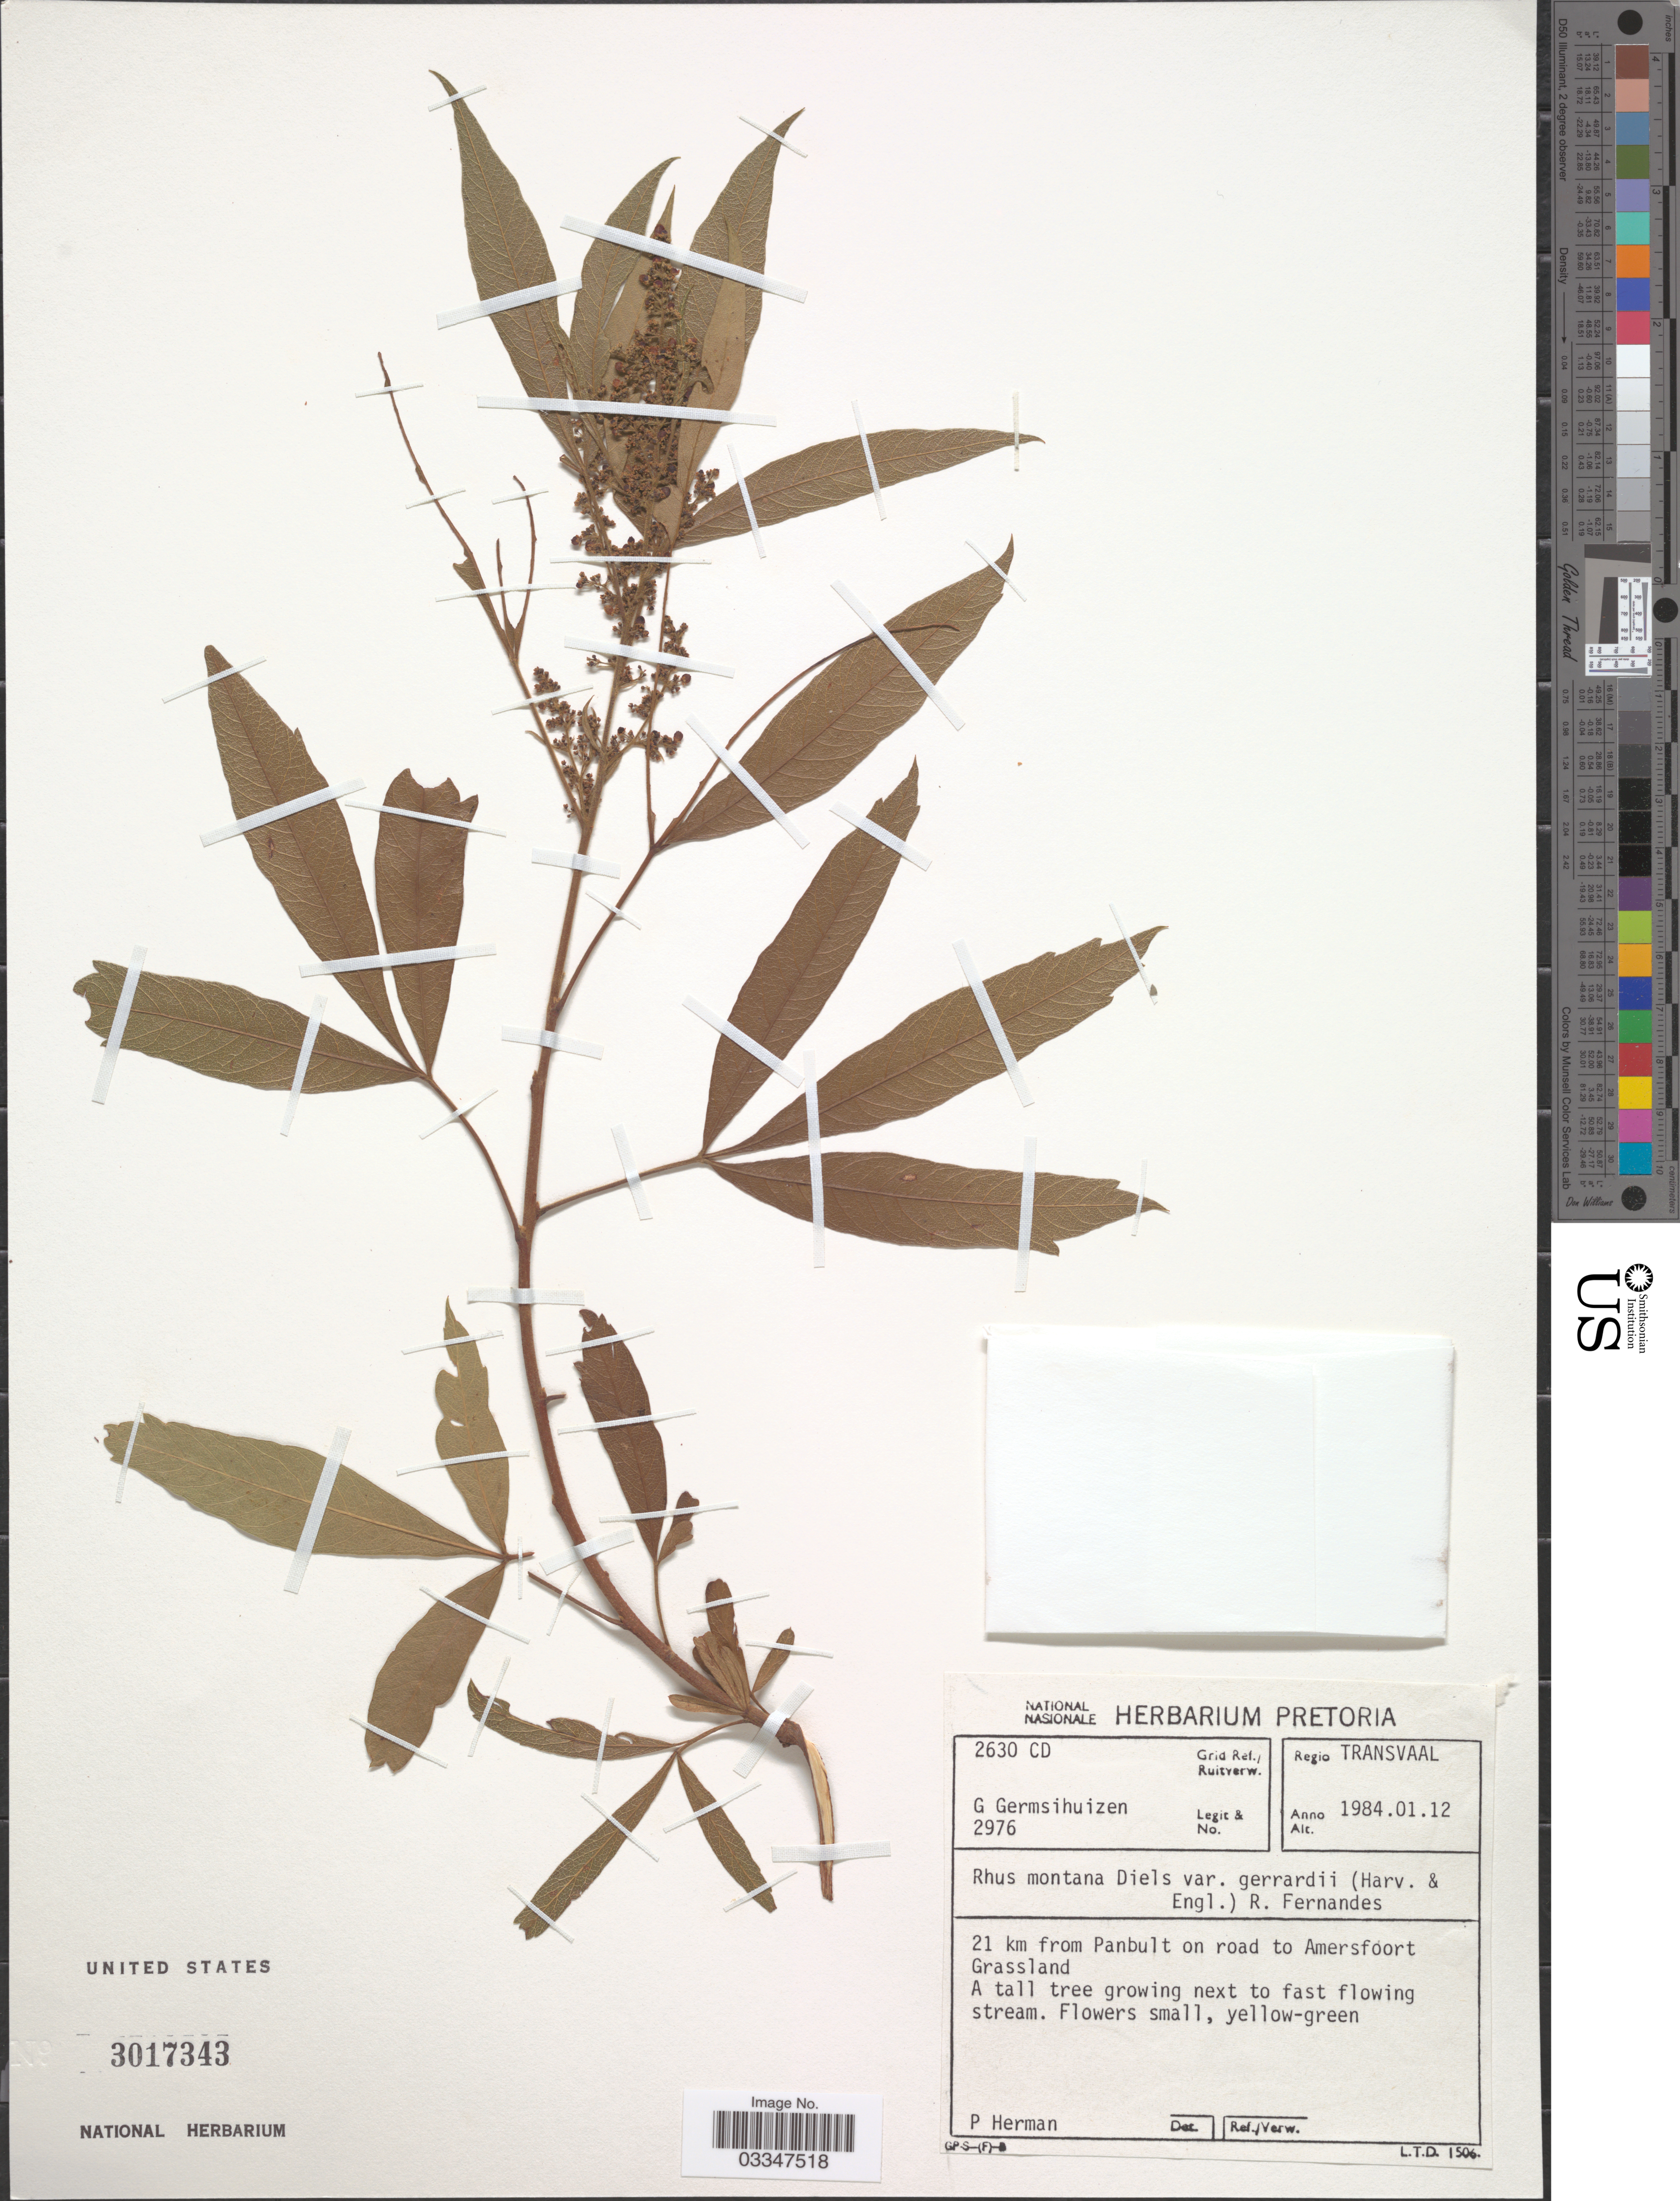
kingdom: Plantae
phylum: Tracheophyta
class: Magnoliopsida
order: Sapindales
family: Anacardiaceae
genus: Rhus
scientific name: Rhus montana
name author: Diels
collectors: G. Germishuizen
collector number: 2976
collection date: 1984-01-12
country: South Africa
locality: Regio Transvaal. Grid Ref./ Ruitverw. 2630 CD. 21 km from Panbult on road to Amersfoort Grassland.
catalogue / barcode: US 3017343